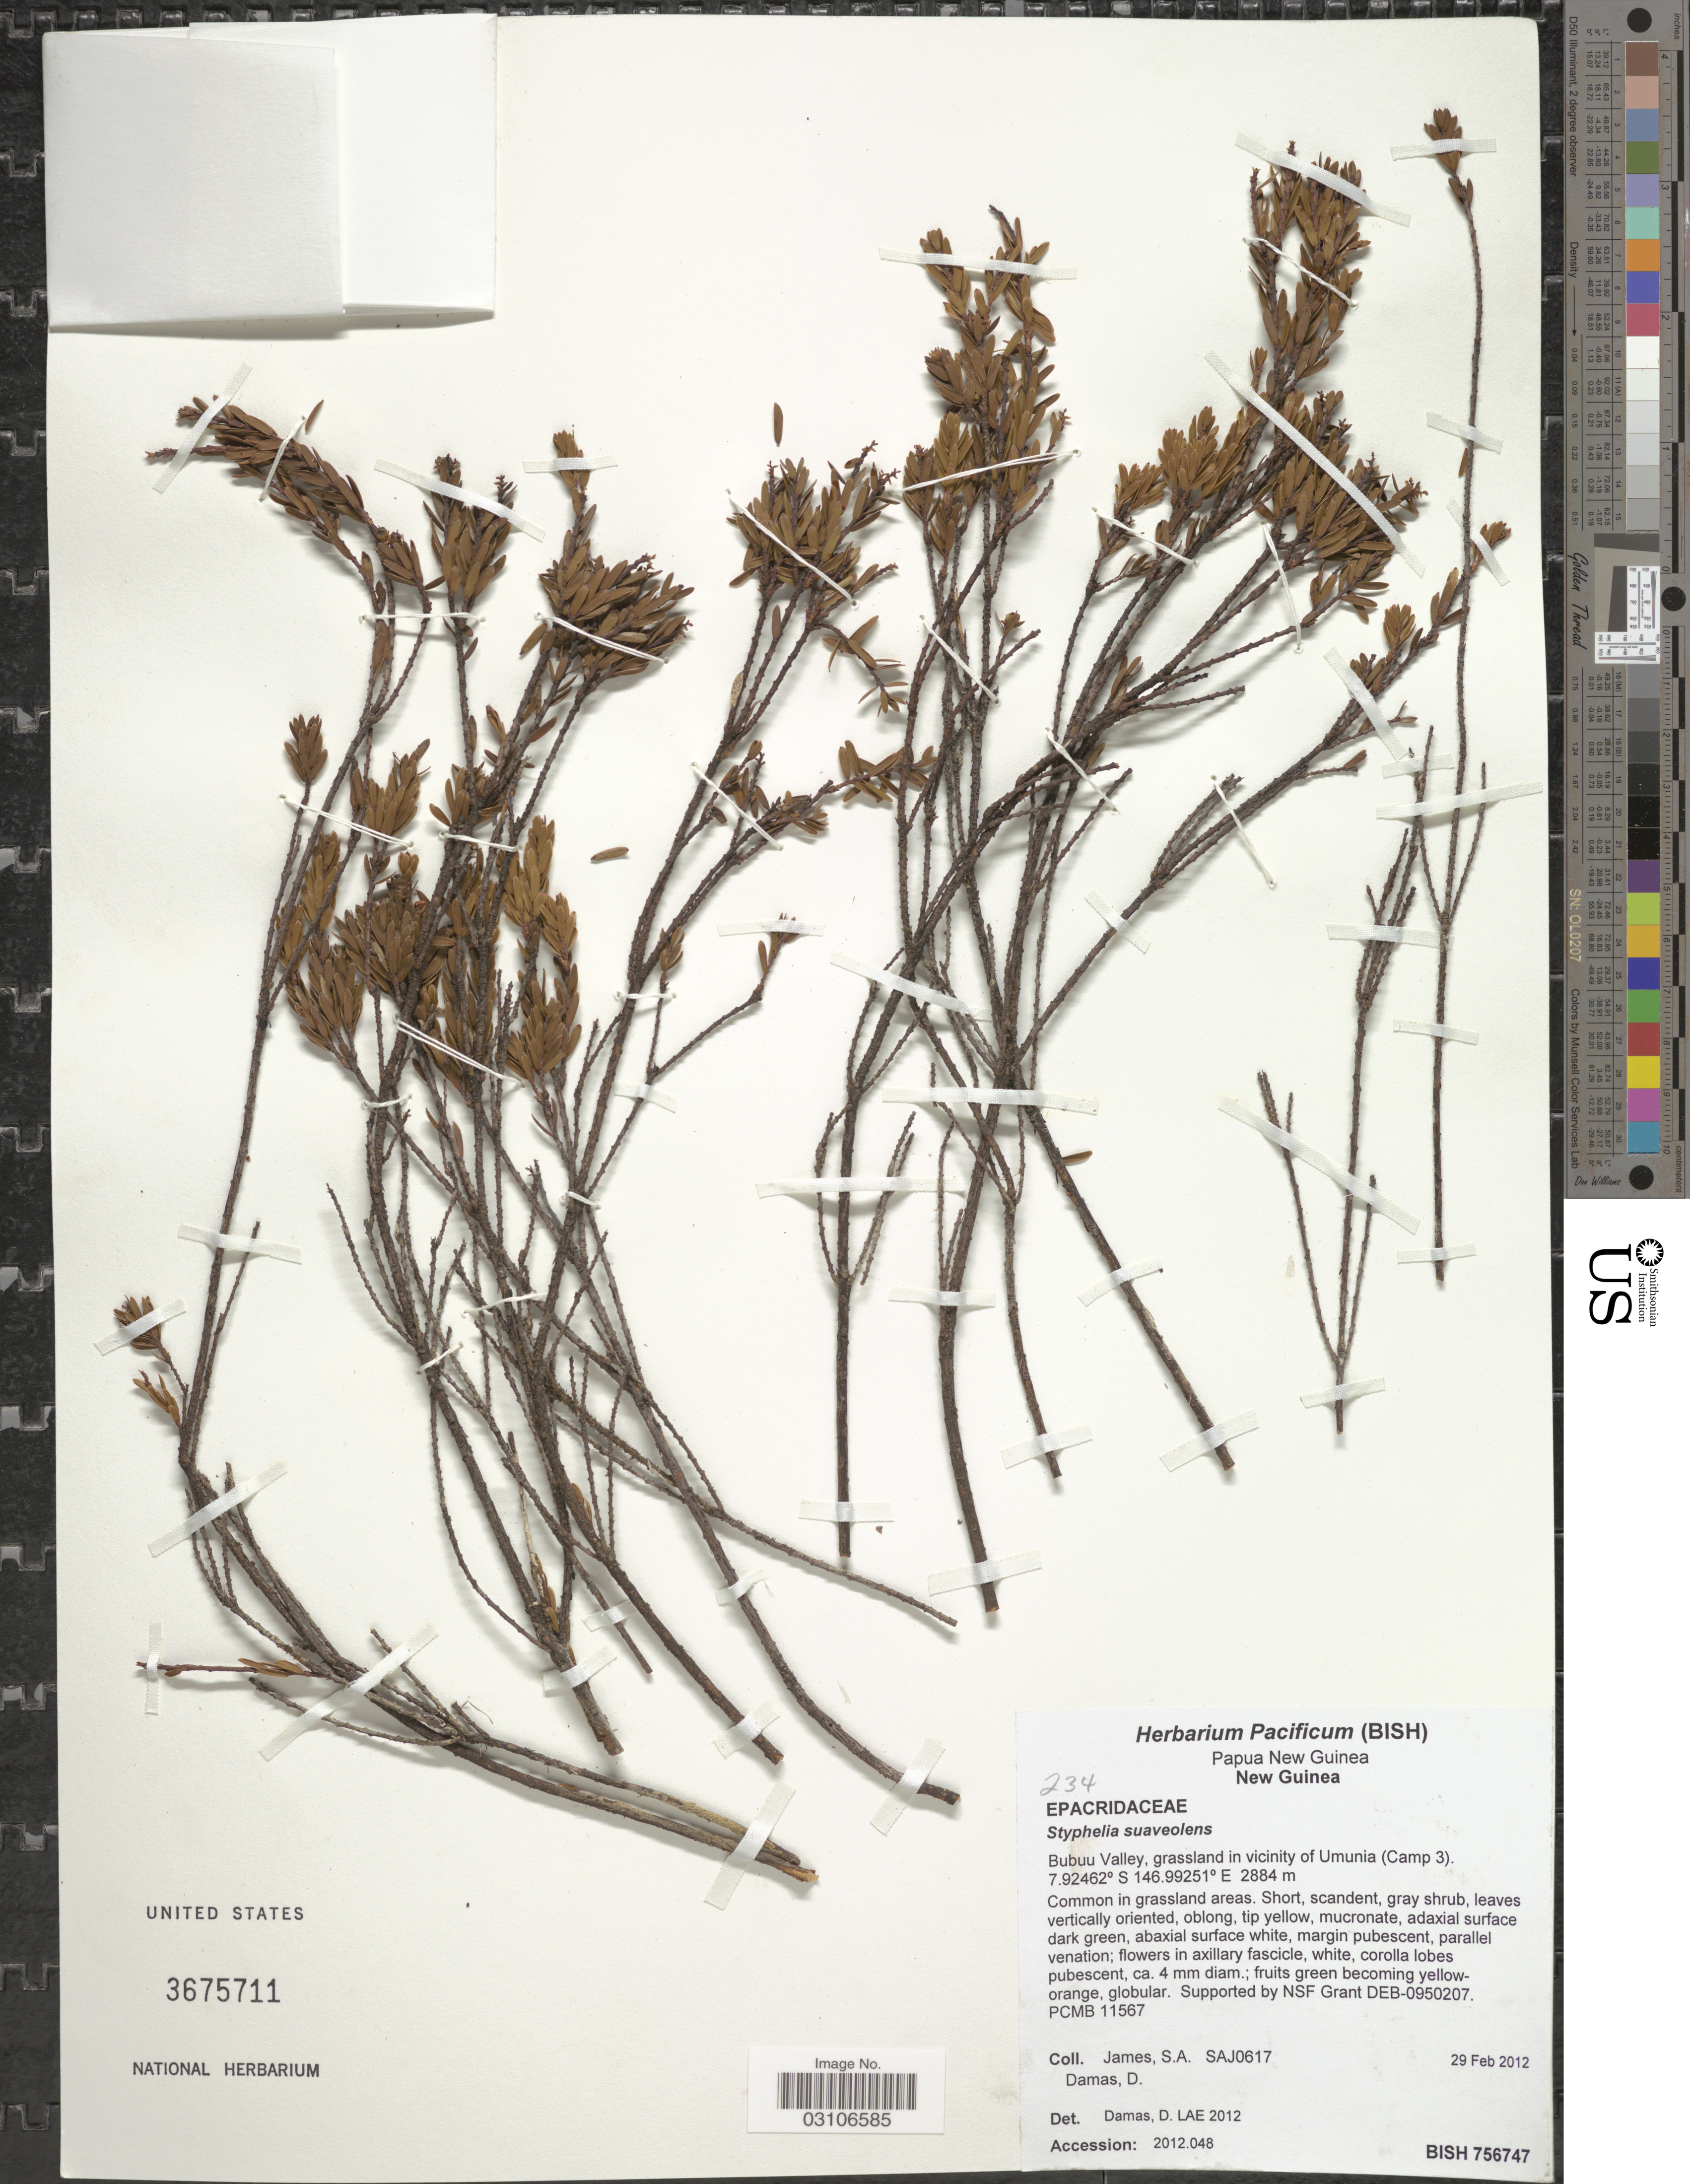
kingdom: Plantae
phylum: Tracheophyta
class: Magnoliopsida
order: Ericales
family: Ericaceae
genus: Styphelia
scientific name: Styphelia suaveolens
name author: (Hook. f.) Warb. ex P. Sarasin & Sarasin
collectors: S. James & D. Damas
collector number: SAJ0617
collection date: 2012-02-29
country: Papua New Guinea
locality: New Guinea. Bubuu Valley, grassland in vicinity of Umunia (Camp 3).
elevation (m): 2884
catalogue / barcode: US 3675711